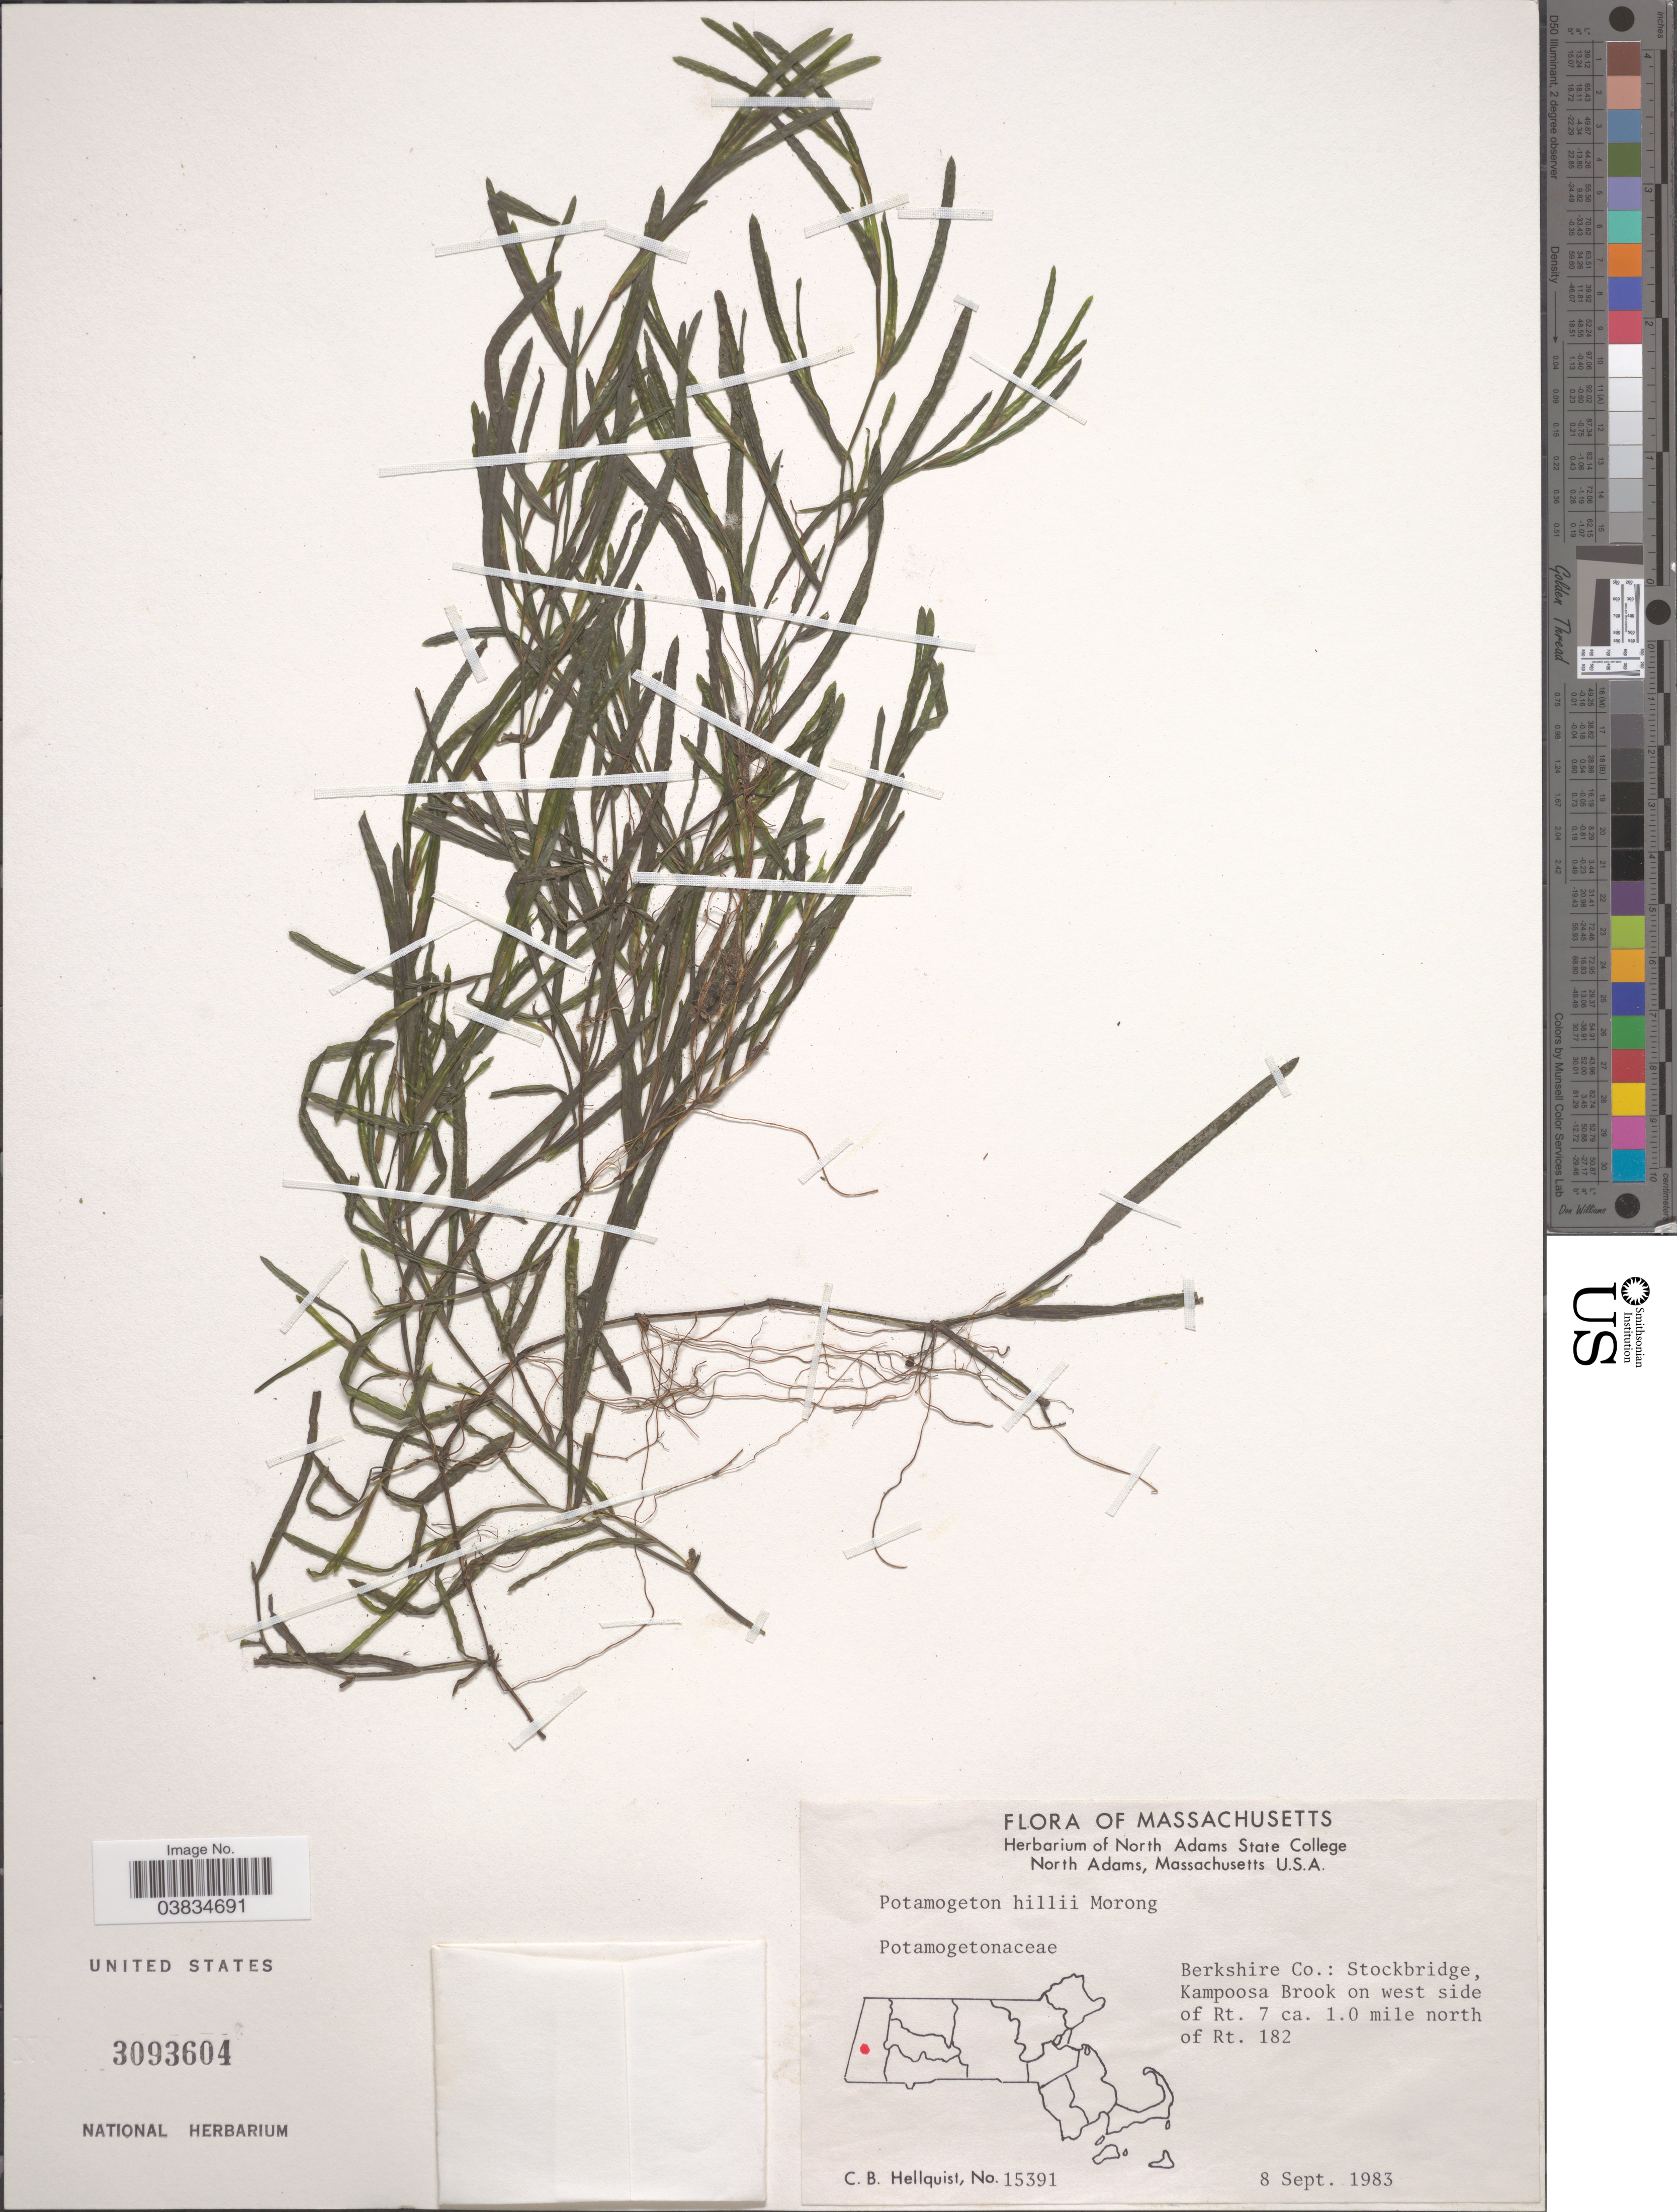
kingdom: Plantae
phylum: Tracheophyta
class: Liliopsida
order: Alismatales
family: Potamogetonaceae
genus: Potamogeton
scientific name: Potamogeton hillii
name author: Morong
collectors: C. Hellquist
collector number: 15391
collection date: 1983-09-08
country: United States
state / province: Massachusetts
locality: Berkshire Co.: Stockbridge, Kampoosa Brook on west side of Rt. 7 ca. 1.0 mile north of Rt. 182.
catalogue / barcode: US 3093604